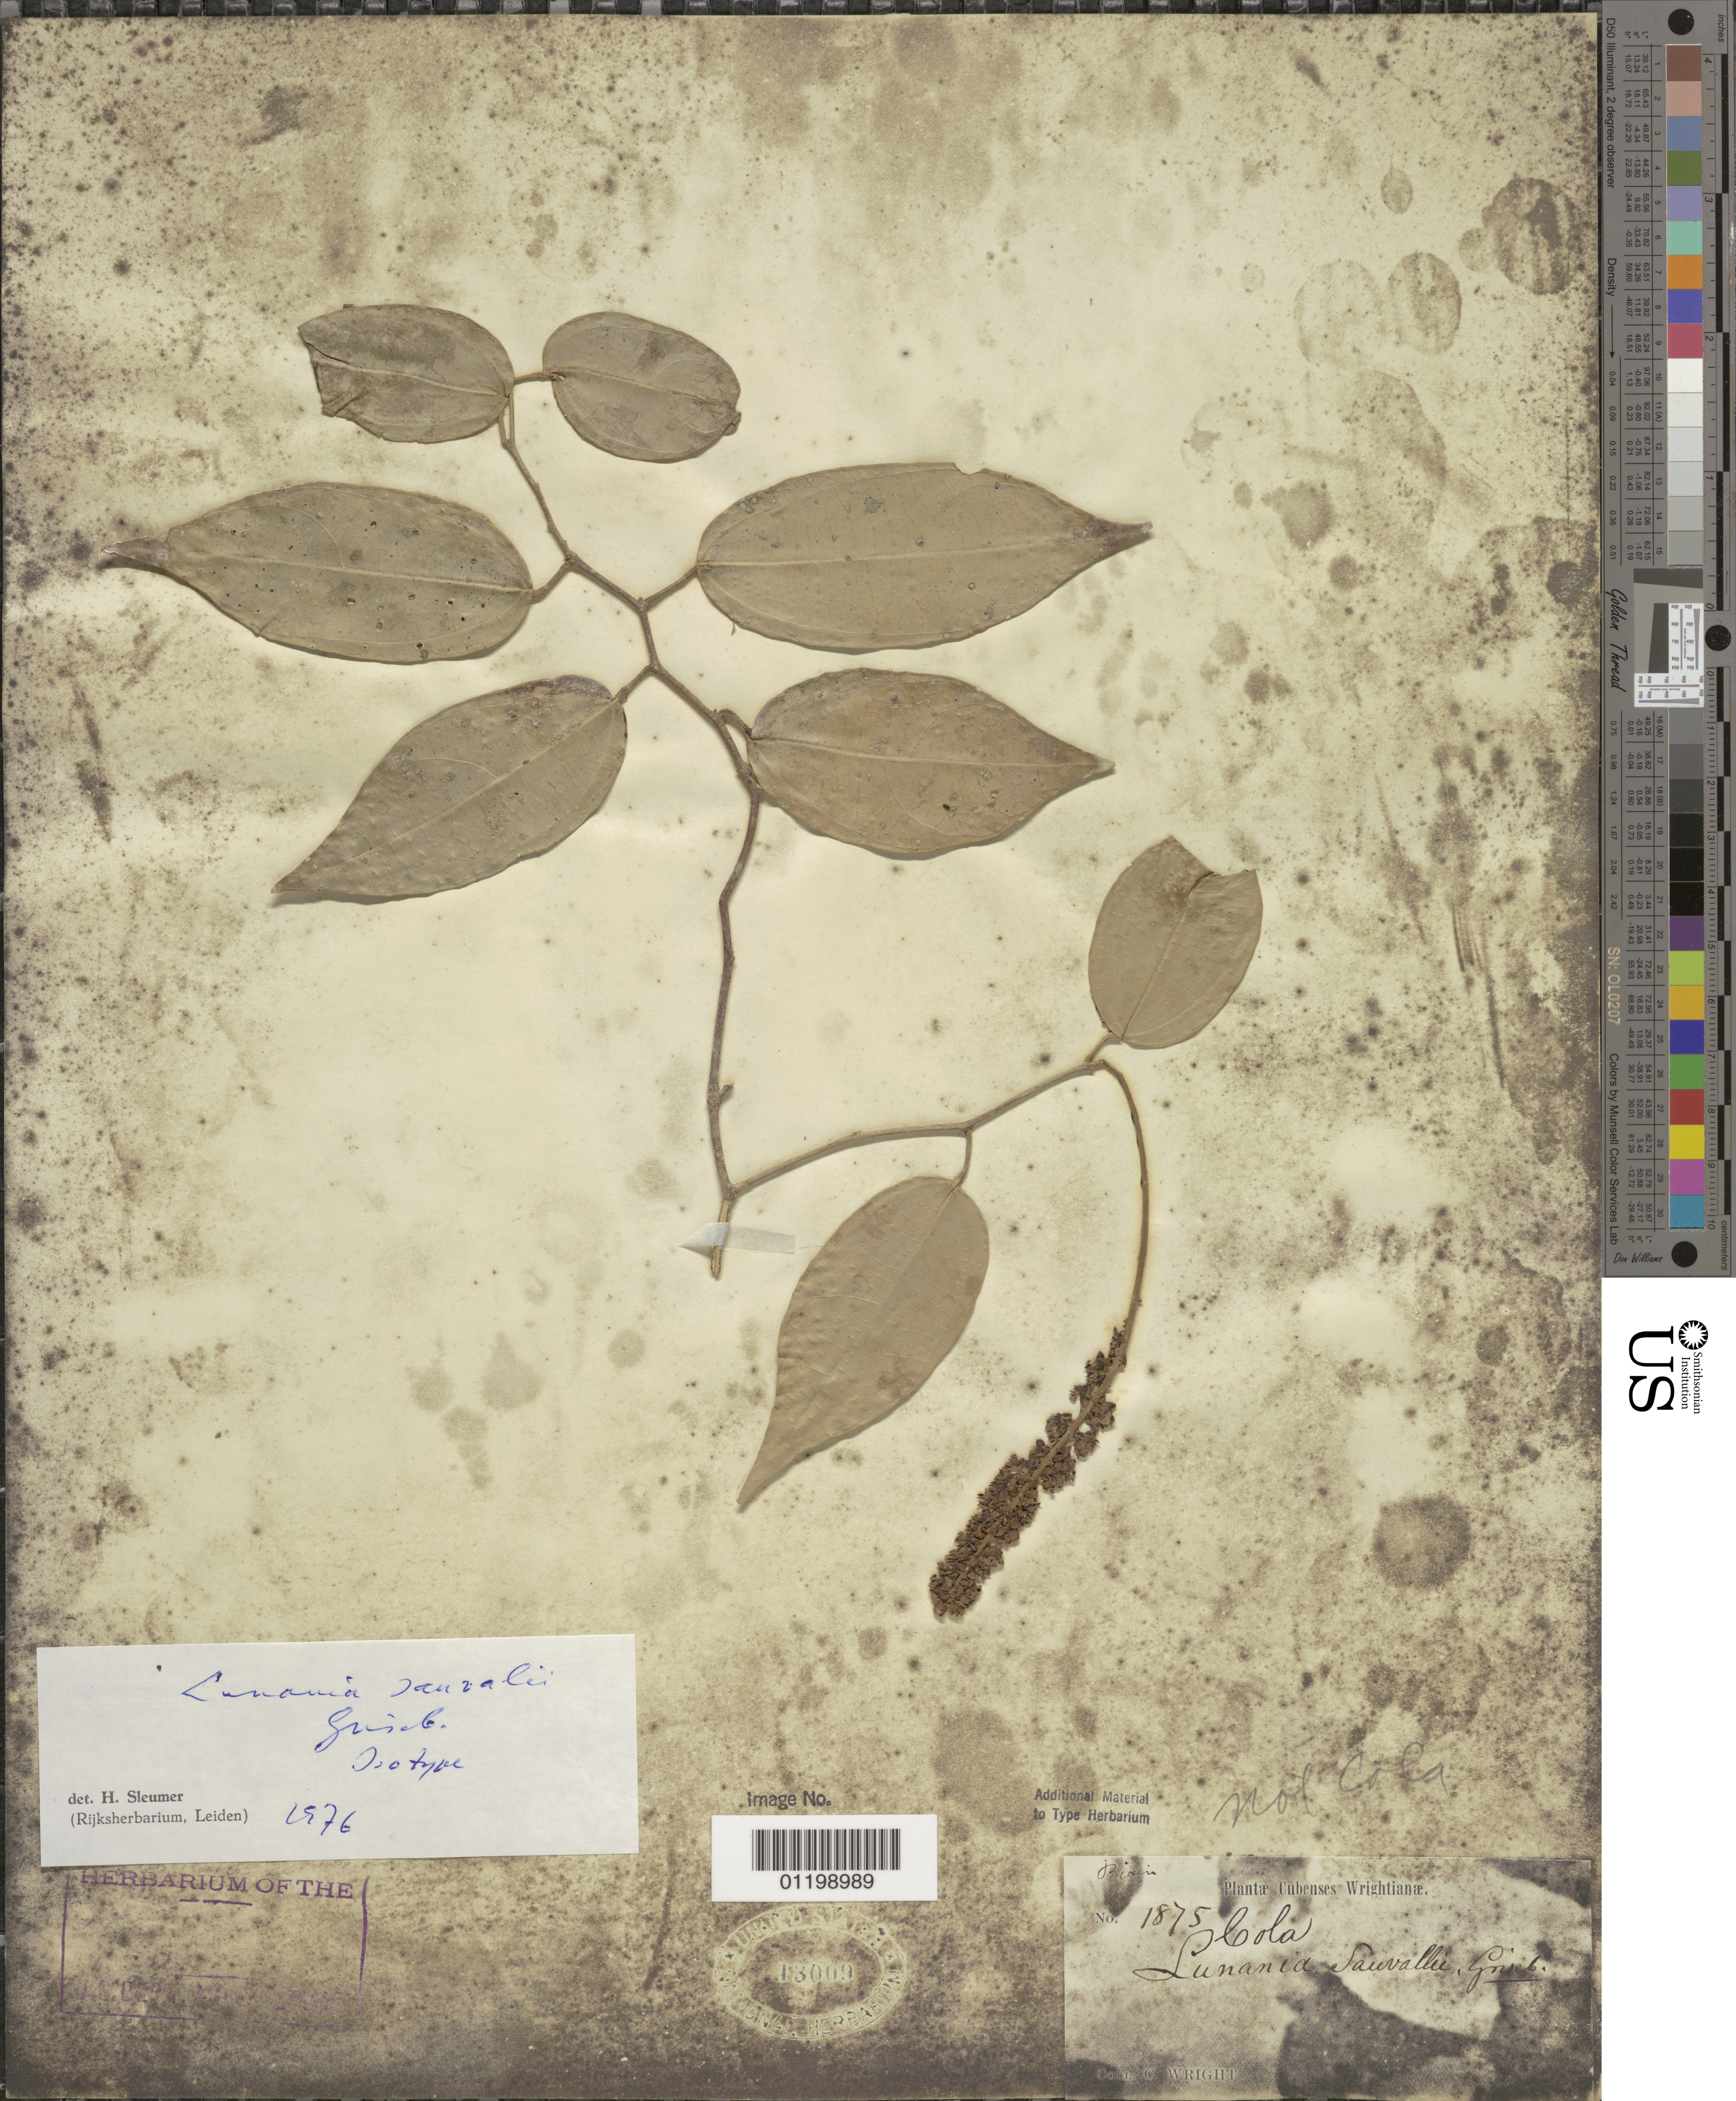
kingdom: Plantae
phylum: Tracheophyta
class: Magnoliopsida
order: Malpighiales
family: Salicaceae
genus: Lunania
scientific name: Lunania sauvalii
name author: Griseb.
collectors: C. Wright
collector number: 1875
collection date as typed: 18--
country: Cuba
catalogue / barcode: US 13009